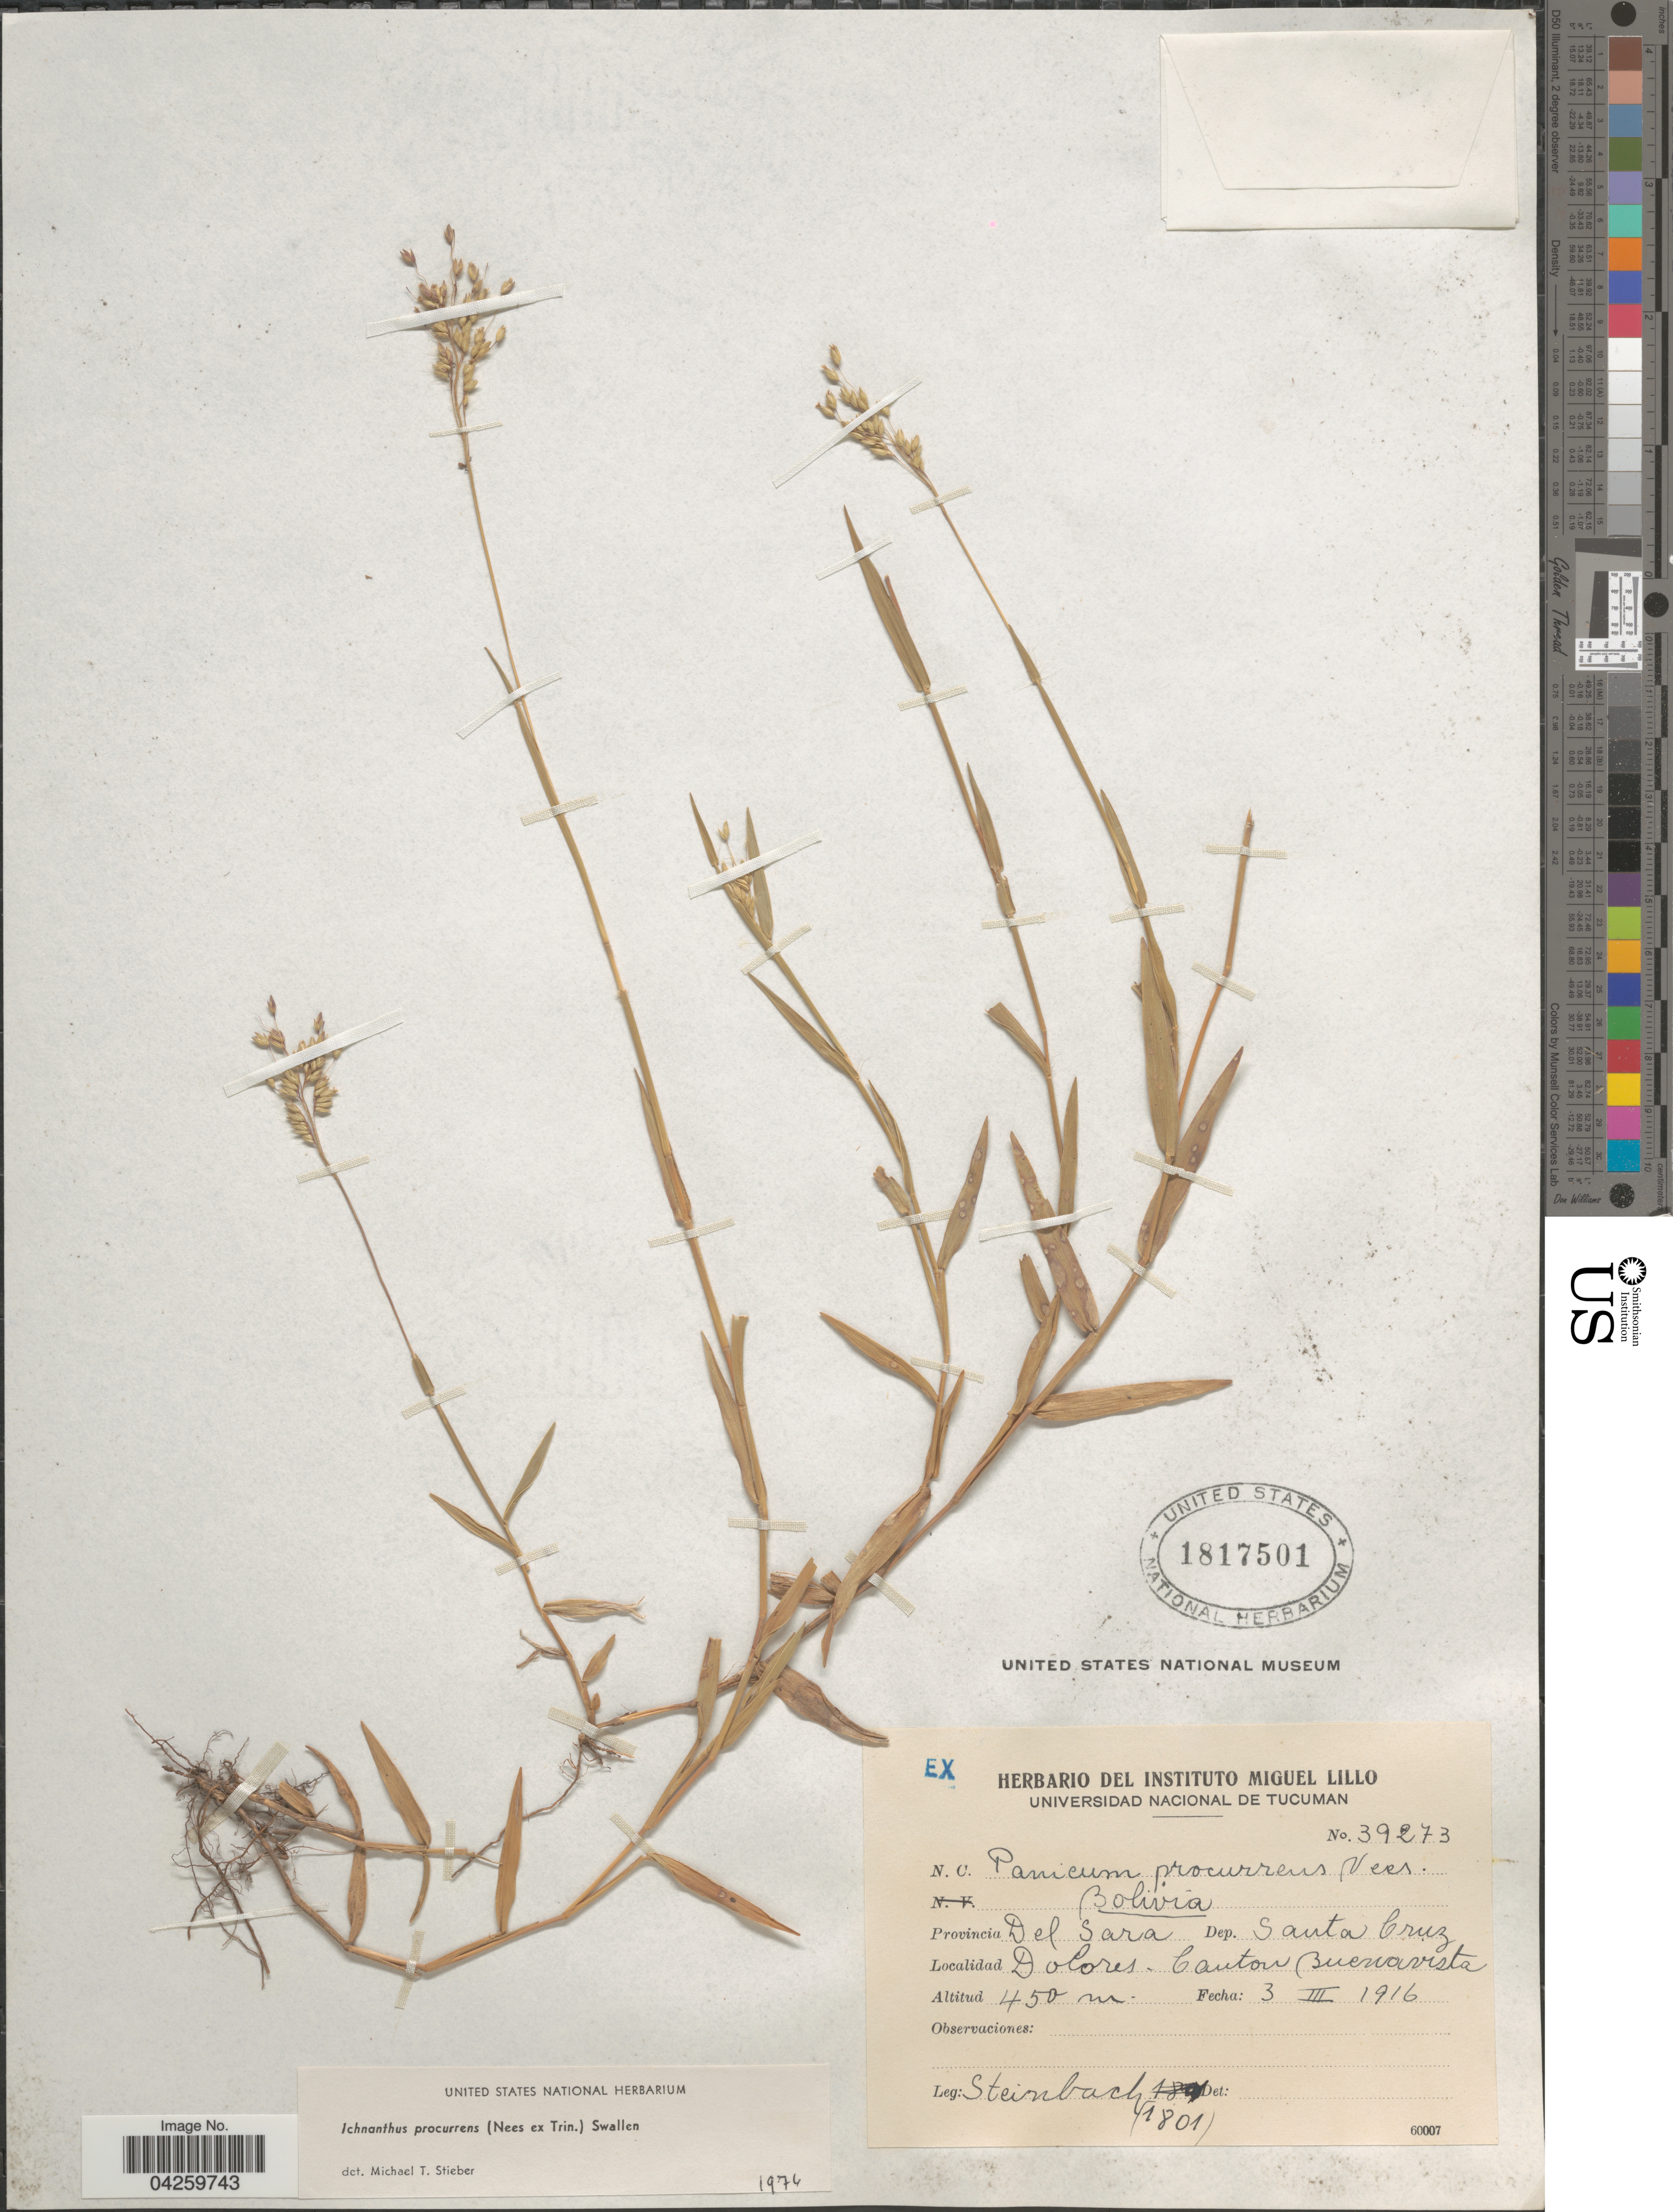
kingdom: Plantae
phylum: Tracheophyta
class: Liliopsida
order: Poales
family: Poaceae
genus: Ichnanthus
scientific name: Ichnanthus procurrens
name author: (Nees ex Trin.) Swallen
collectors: Steinbach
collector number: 1801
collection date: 1916-03-03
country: Bolivia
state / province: Santa Cruz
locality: Provincia Del Sara. Dep. Santa Cruz. Dolores - Canton Buenavista.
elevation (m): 450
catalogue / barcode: US 1817501